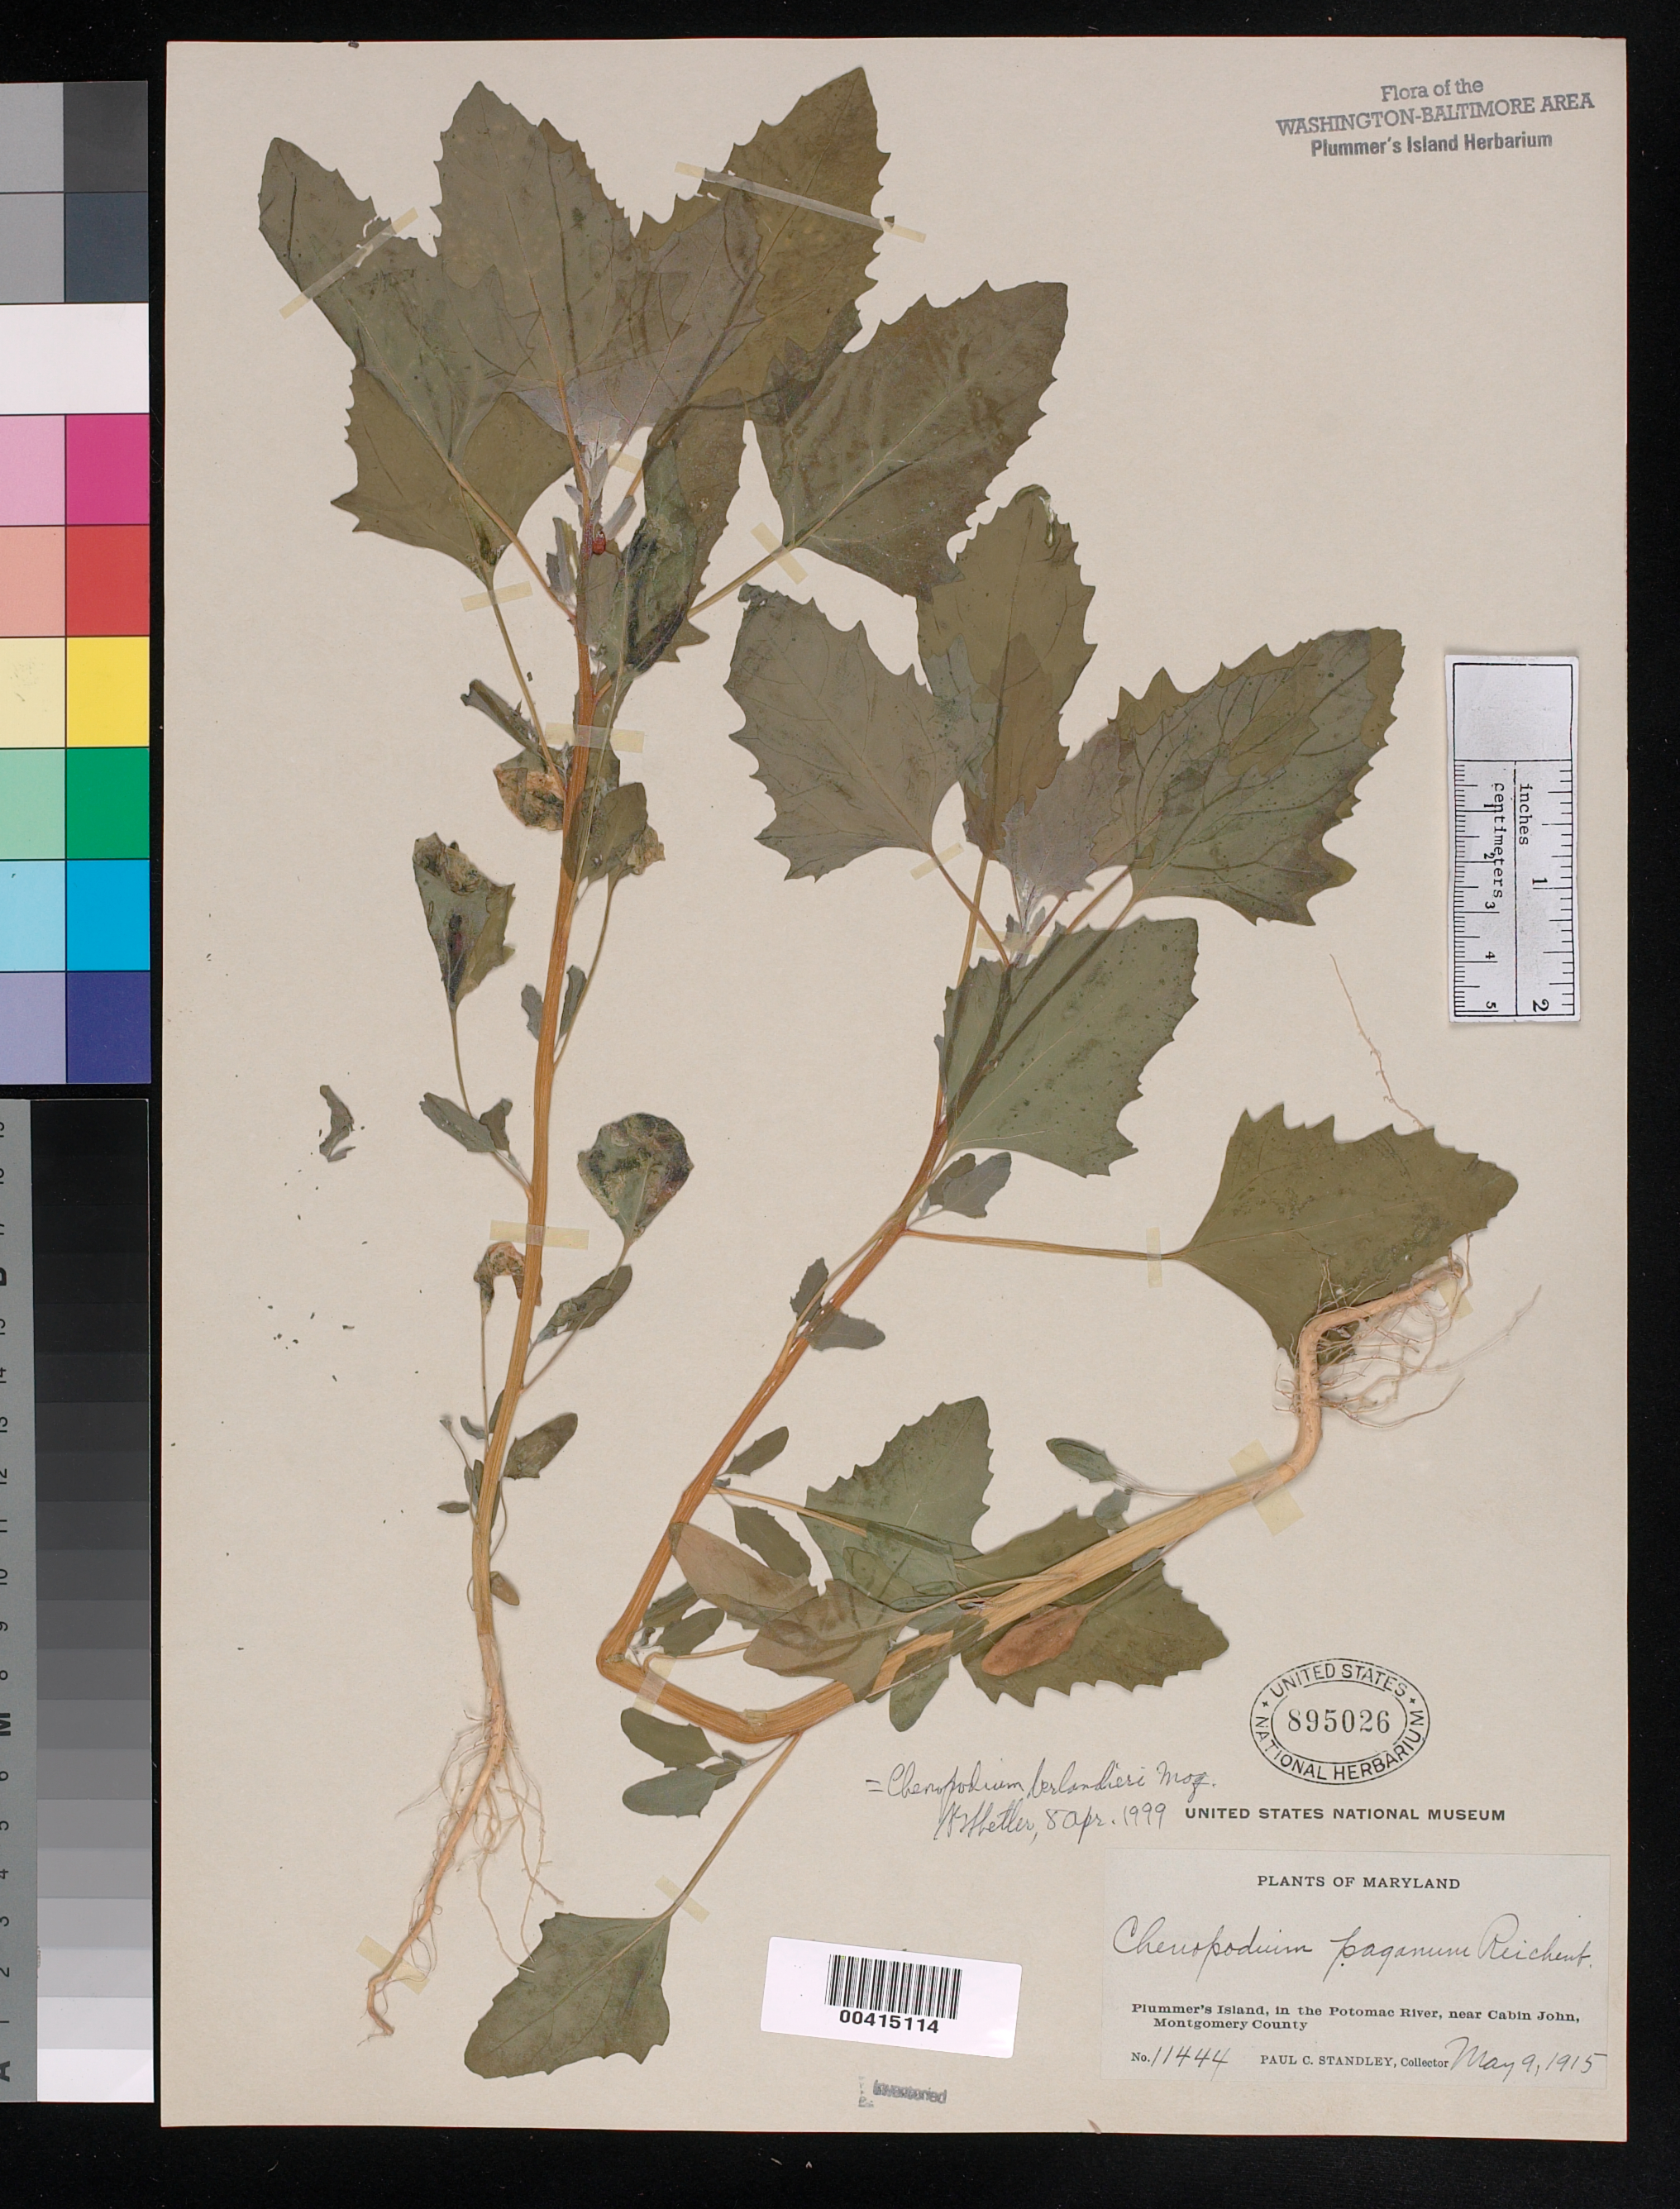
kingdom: Plantae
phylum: Tracheophyta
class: Magnoliopsida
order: Caryophyllales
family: Amaranthaceae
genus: Chenopodium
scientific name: Chenopodium berlandieri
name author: Moq.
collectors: P. C. Standley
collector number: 11444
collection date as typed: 09 May 1915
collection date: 1915-05-09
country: United States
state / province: Maryland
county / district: Montgomery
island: Plummers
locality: Plummer's Island Plummers Island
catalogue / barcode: US 895026